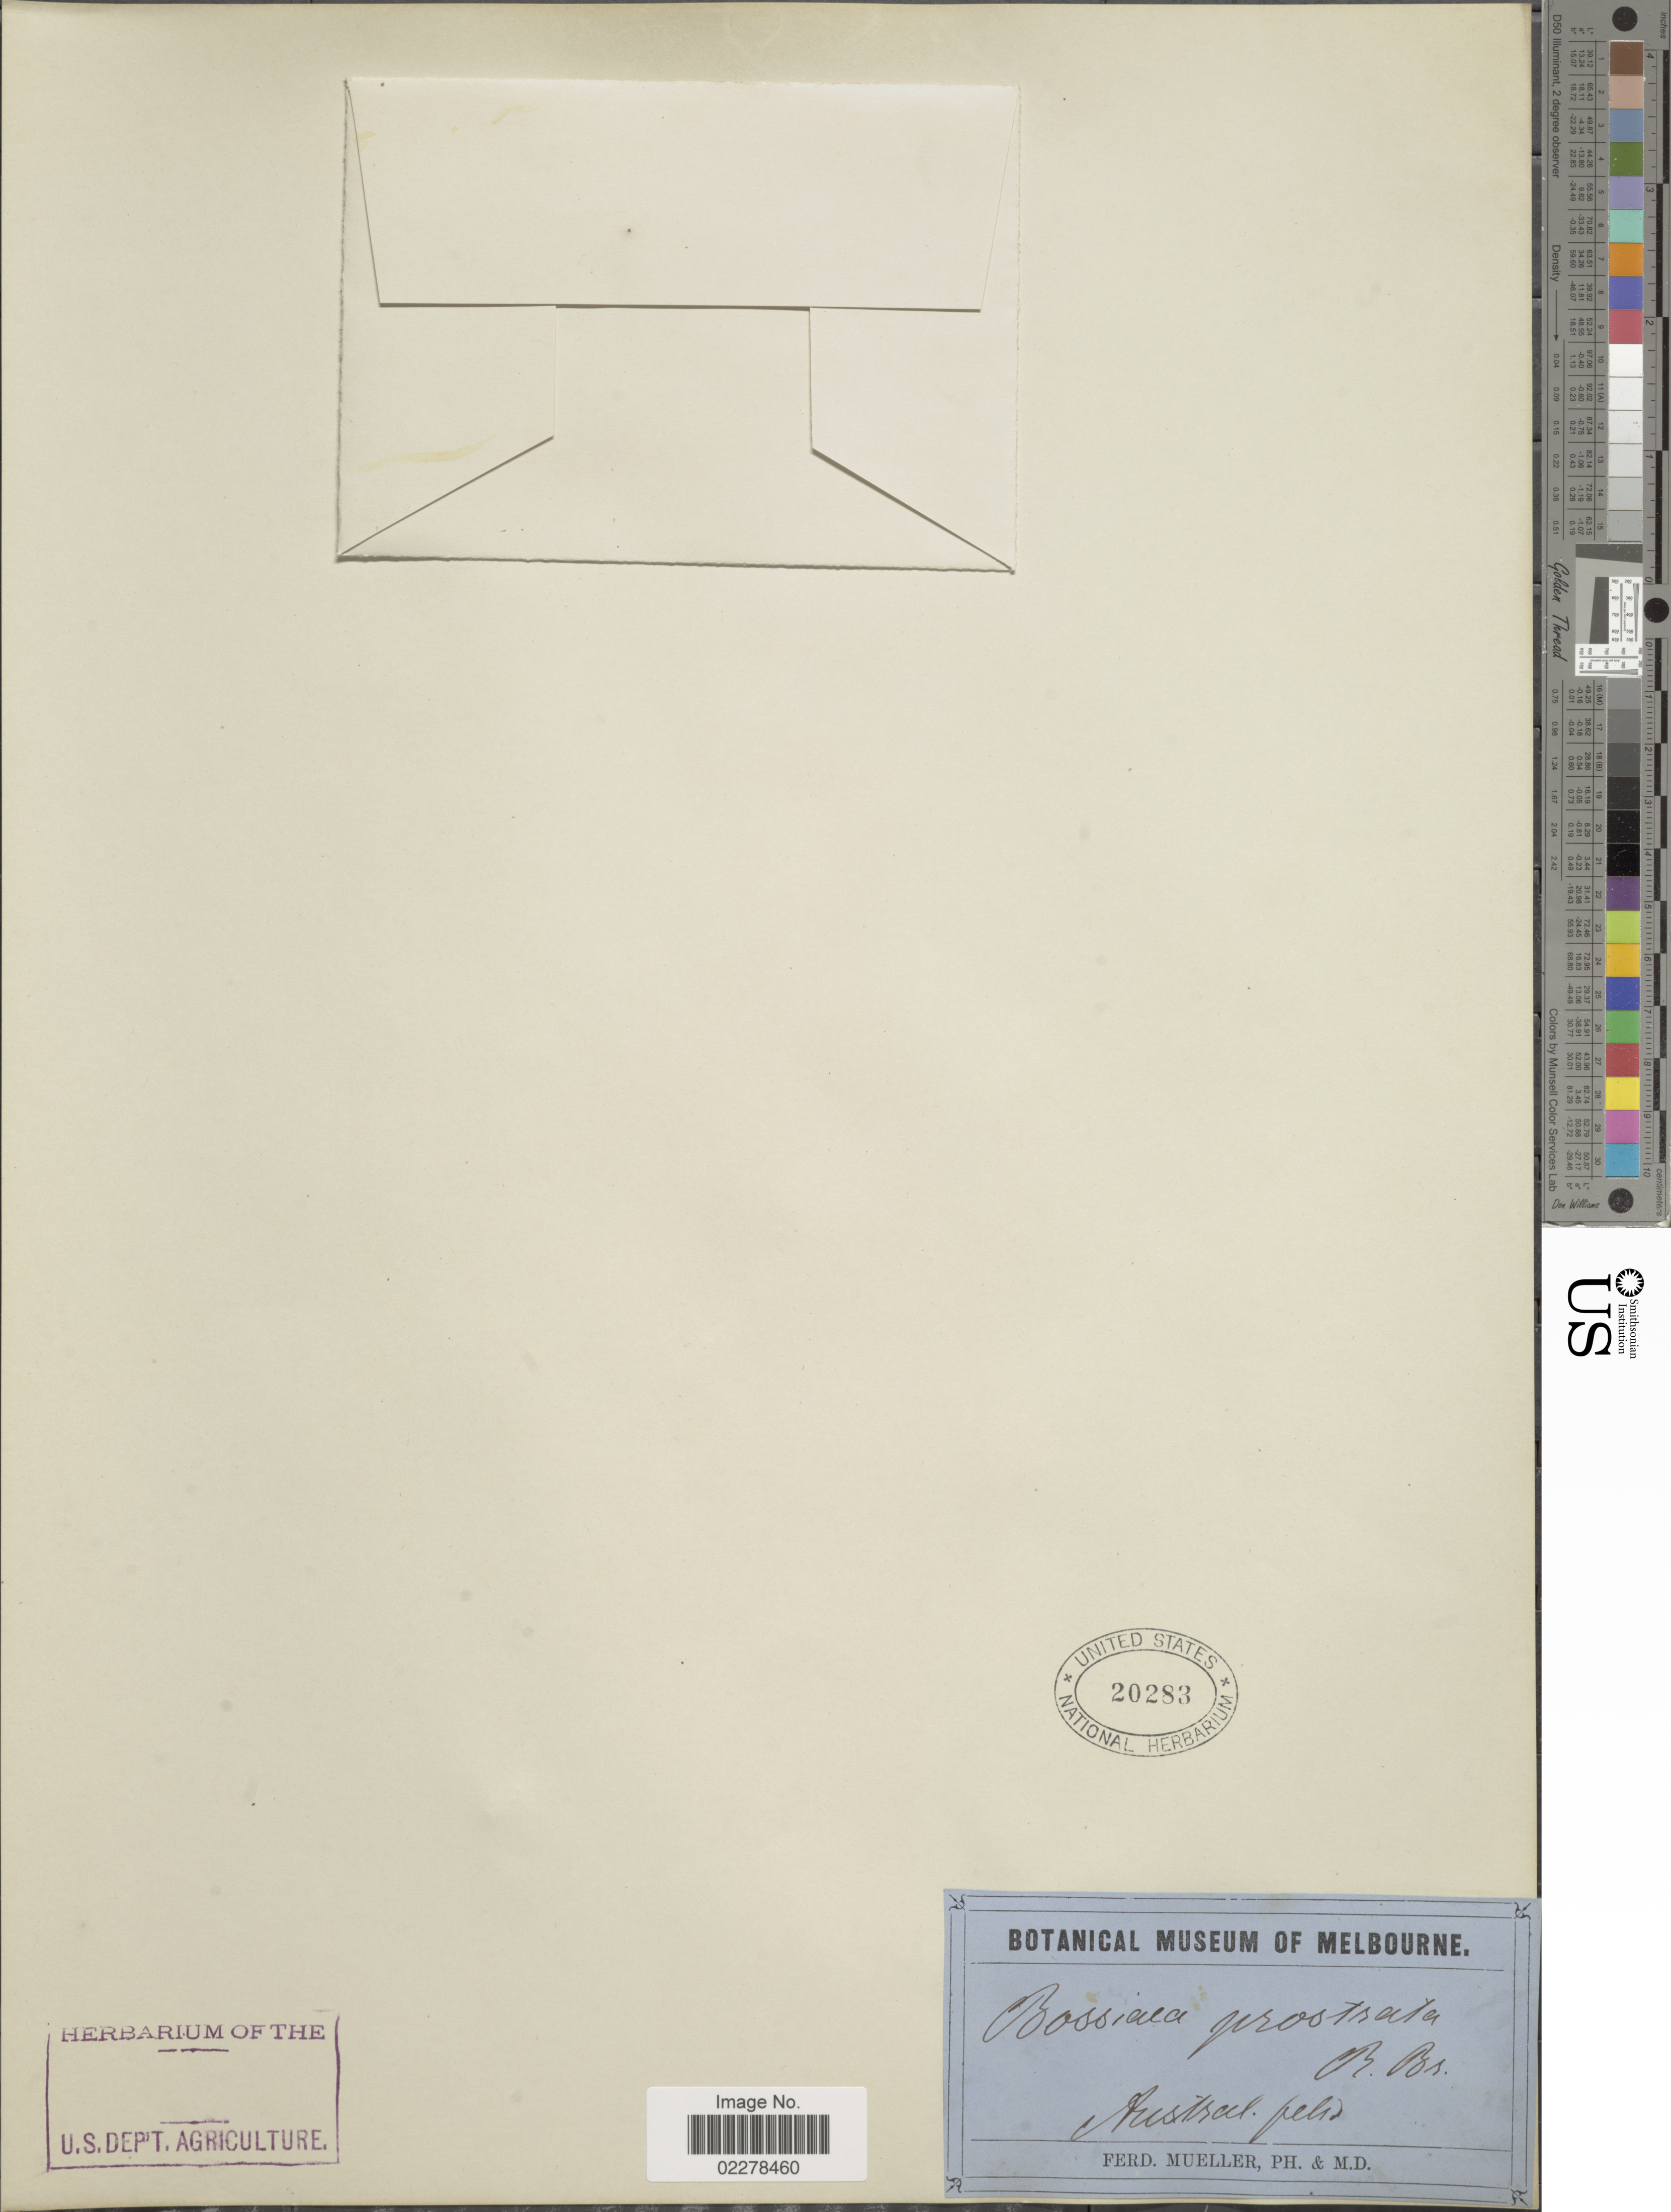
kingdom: Plantae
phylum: Tracheophyta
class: Magnoliopsida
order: Fabales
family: Fabaceae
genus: Bossiaea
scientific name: Bossiaea prostrata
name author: R. Br.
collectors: F. Mueller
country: Australia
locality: Austral. felix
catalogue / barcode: US 20283